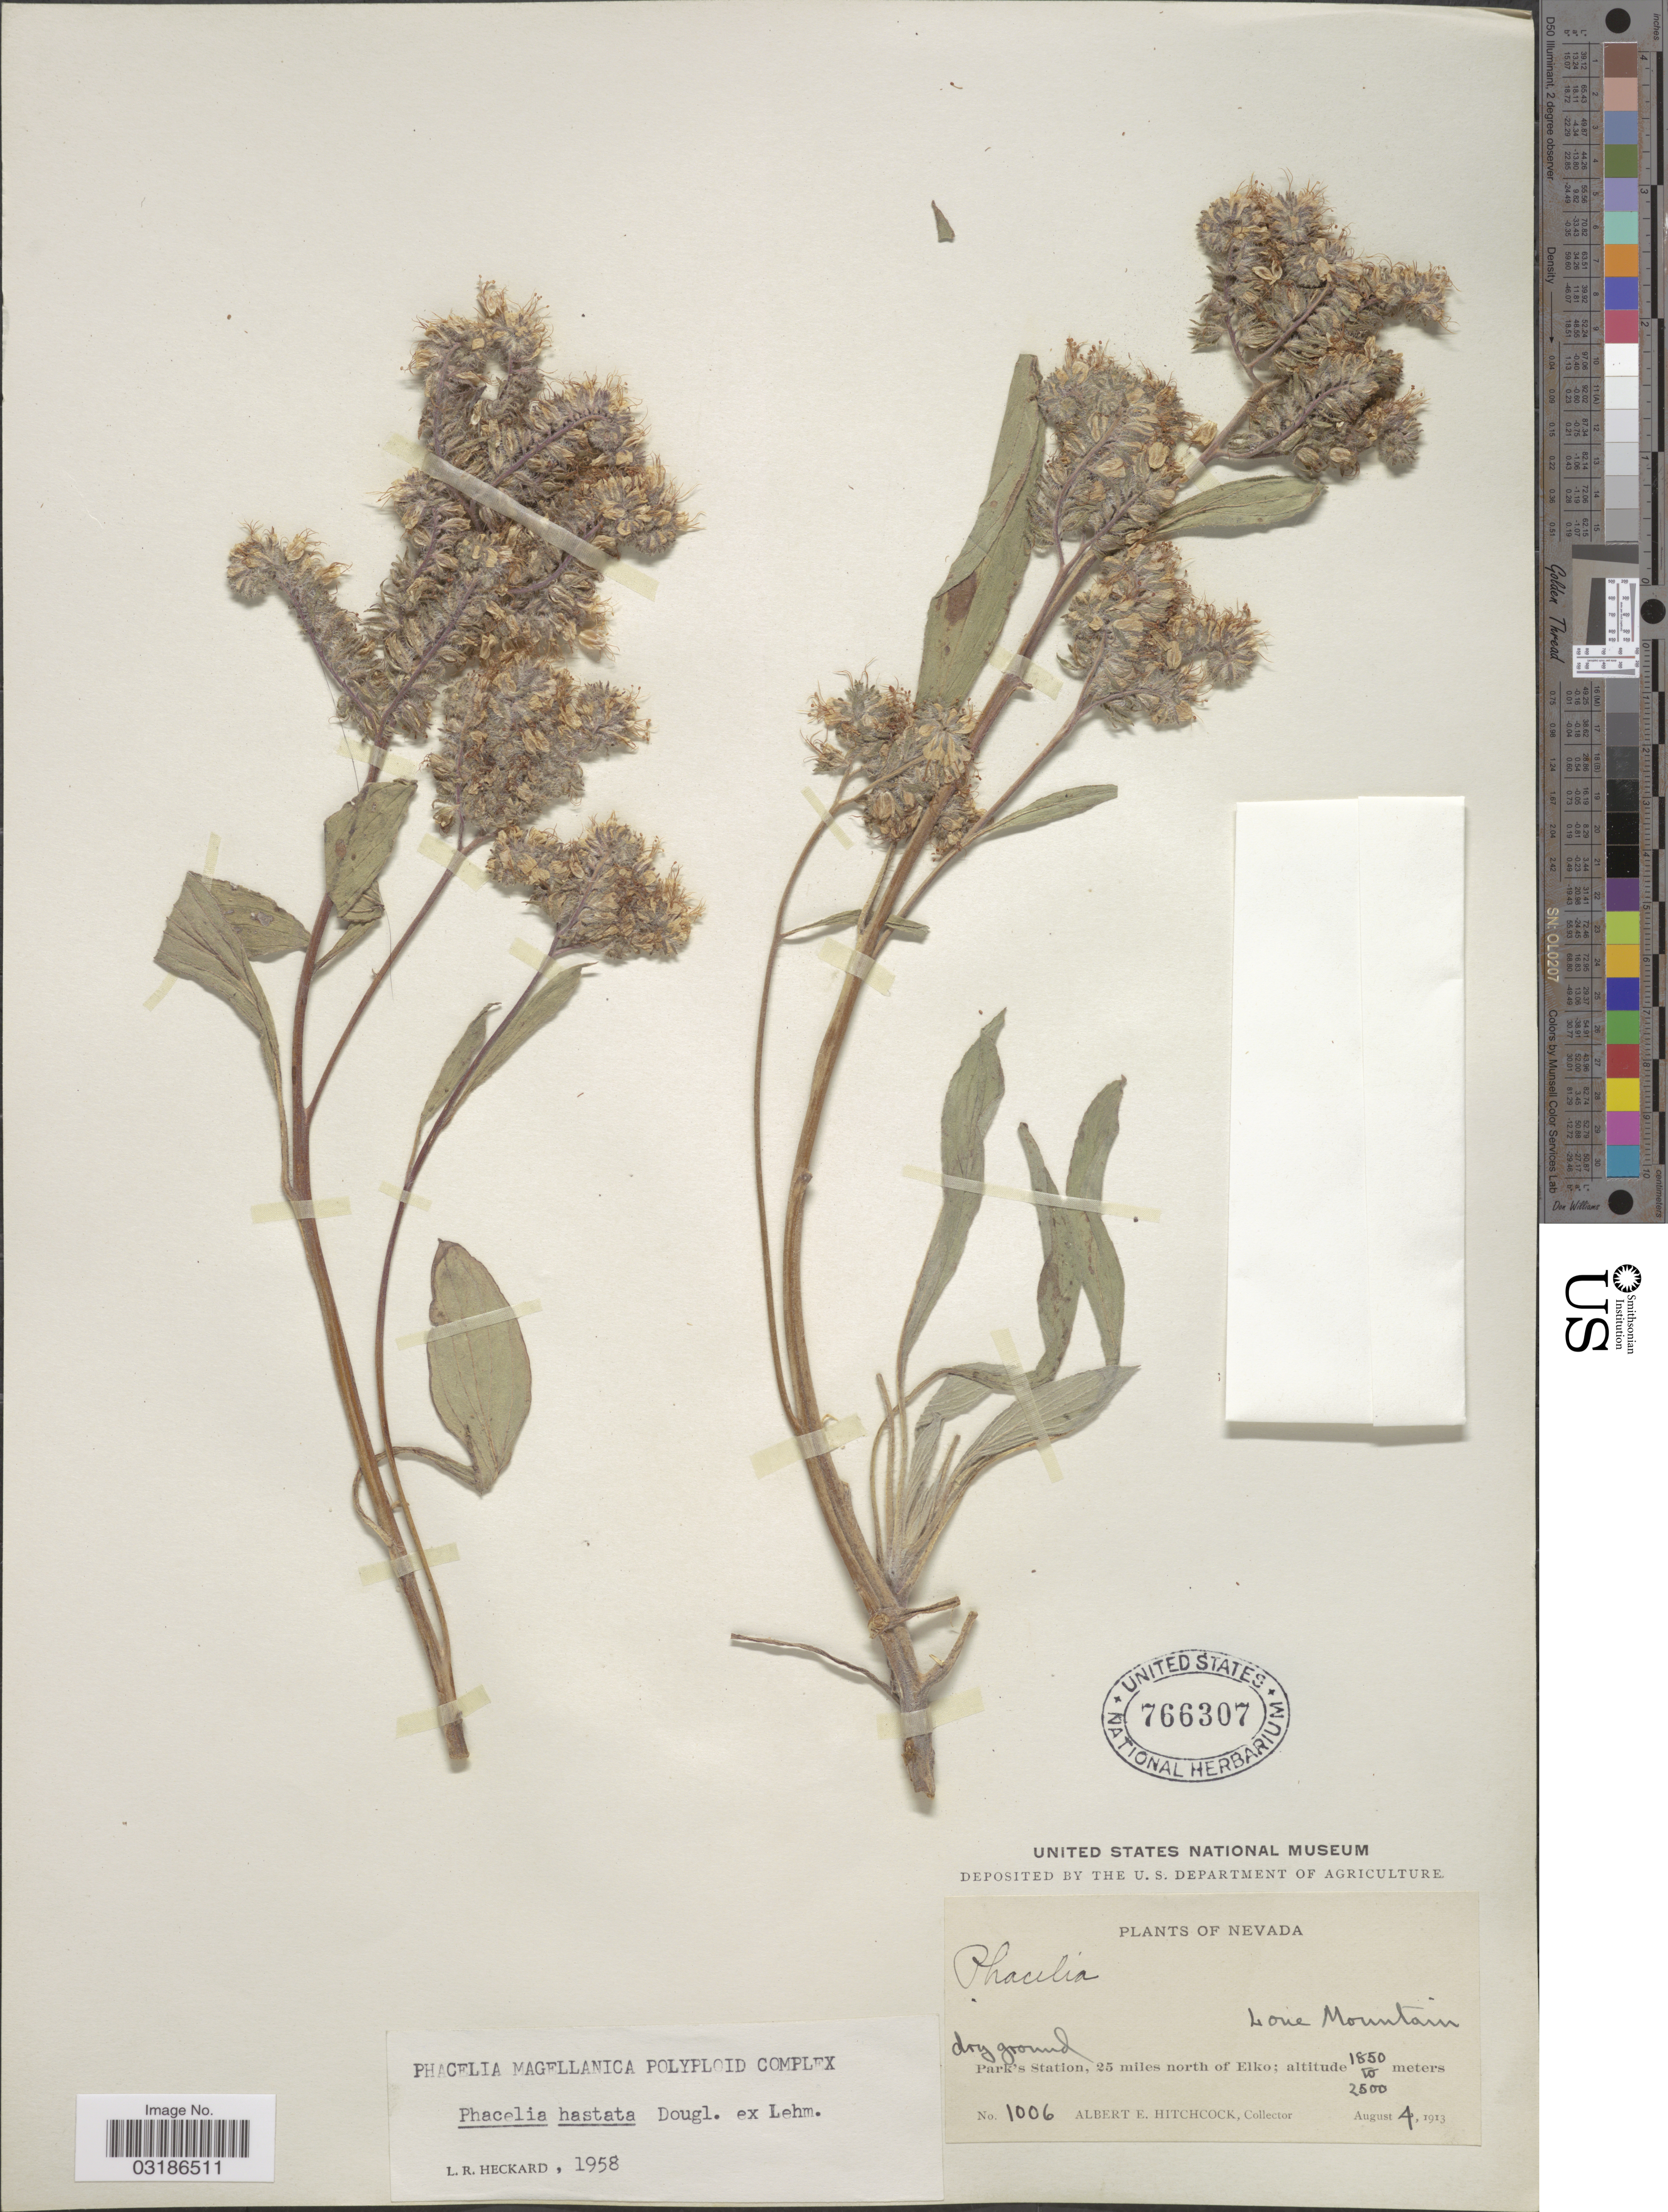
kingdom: Plantae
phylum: Tracheophyta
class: Magnoliopsida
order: Boraginales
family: Hydrophyllaceae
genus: Phacelia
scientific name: Phacelia hastata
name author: Douglas ex Lehm.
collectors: A. Hitchcock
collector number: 1006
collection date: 1913-08-04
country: United States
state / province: Nevada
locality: Lone Mountain, Park's Station, 25 miles north of Elko.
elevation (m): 1850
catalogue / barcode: US 766307